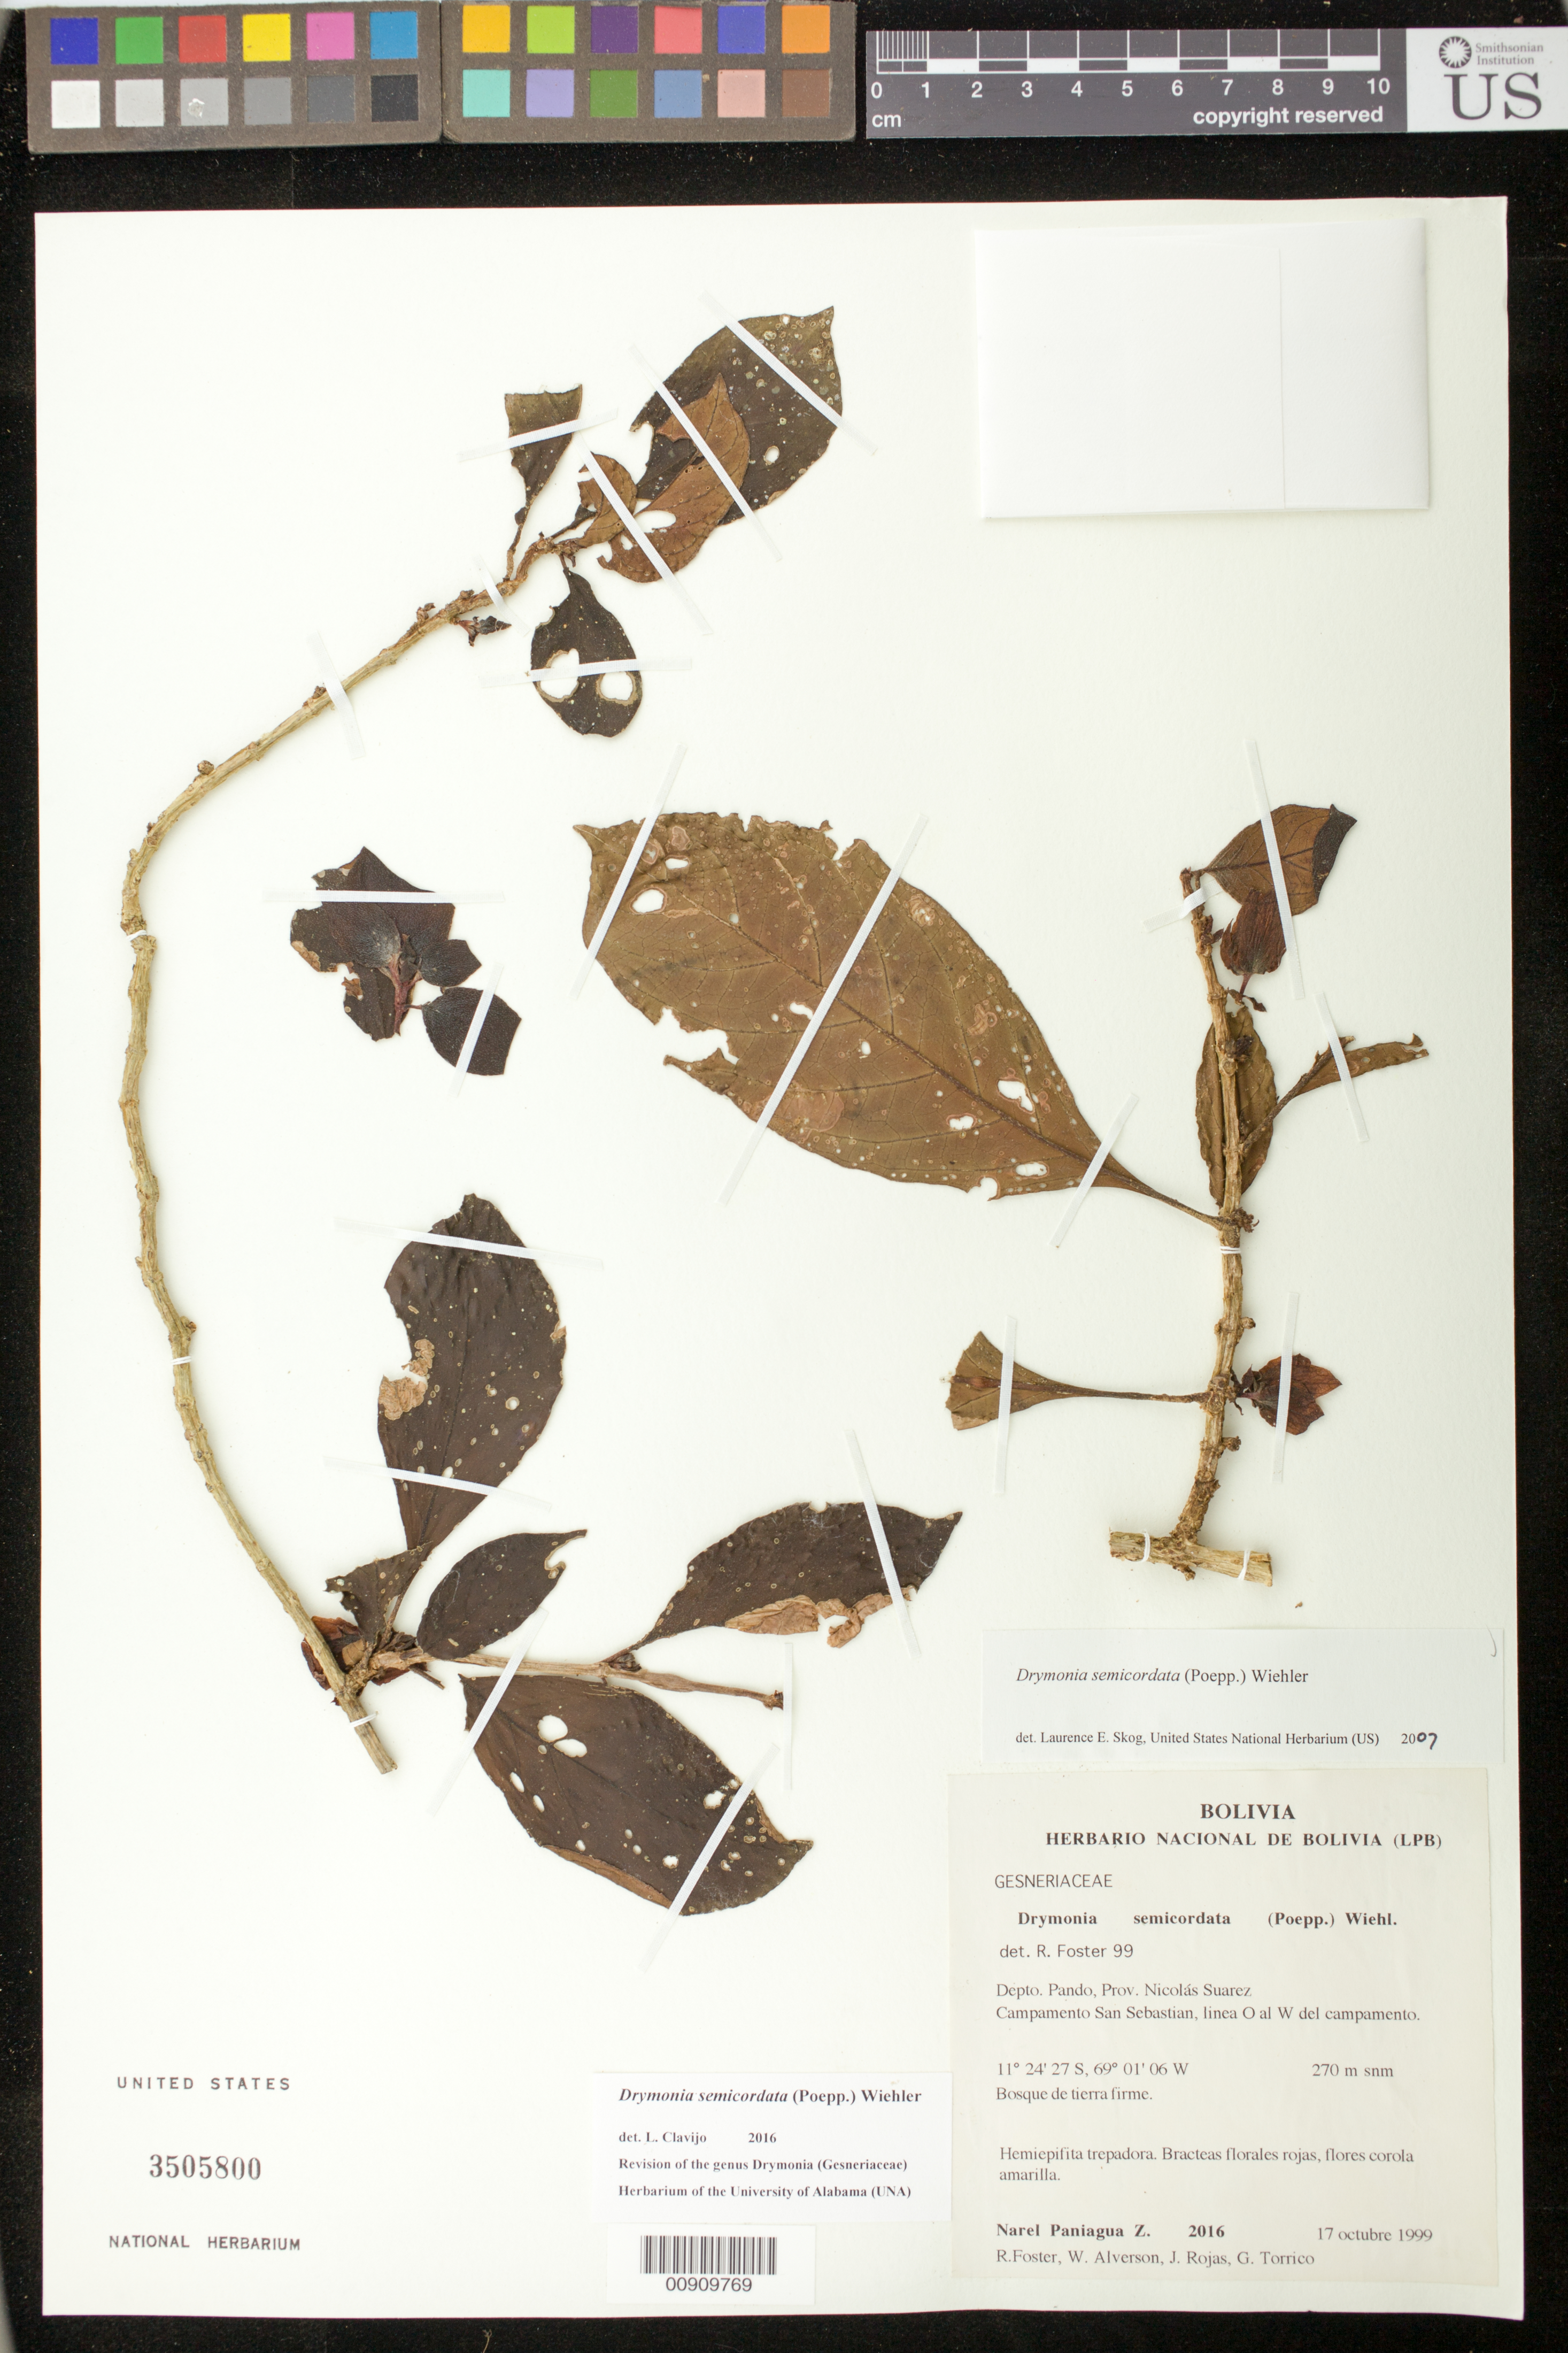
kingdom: Plantae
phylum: Tracheophyta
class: Magnoliopsida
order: Lamiales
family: Gesneriaceae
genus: Drymonia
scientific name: Drymonia semicordata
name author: (Poepp.) Wiehler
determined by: Skog, Laurence E.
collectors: N. Paniagua Zambrana & et al.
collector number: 2016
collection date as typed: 17 Oct 1999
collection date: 1999-10-17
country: Bolivia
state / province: Pando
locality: Depto. Pando, Prov. Nicolás Suarez. Campamento San Sebastian, linea O al W del campamento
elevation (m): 270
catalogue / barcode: US 3505800